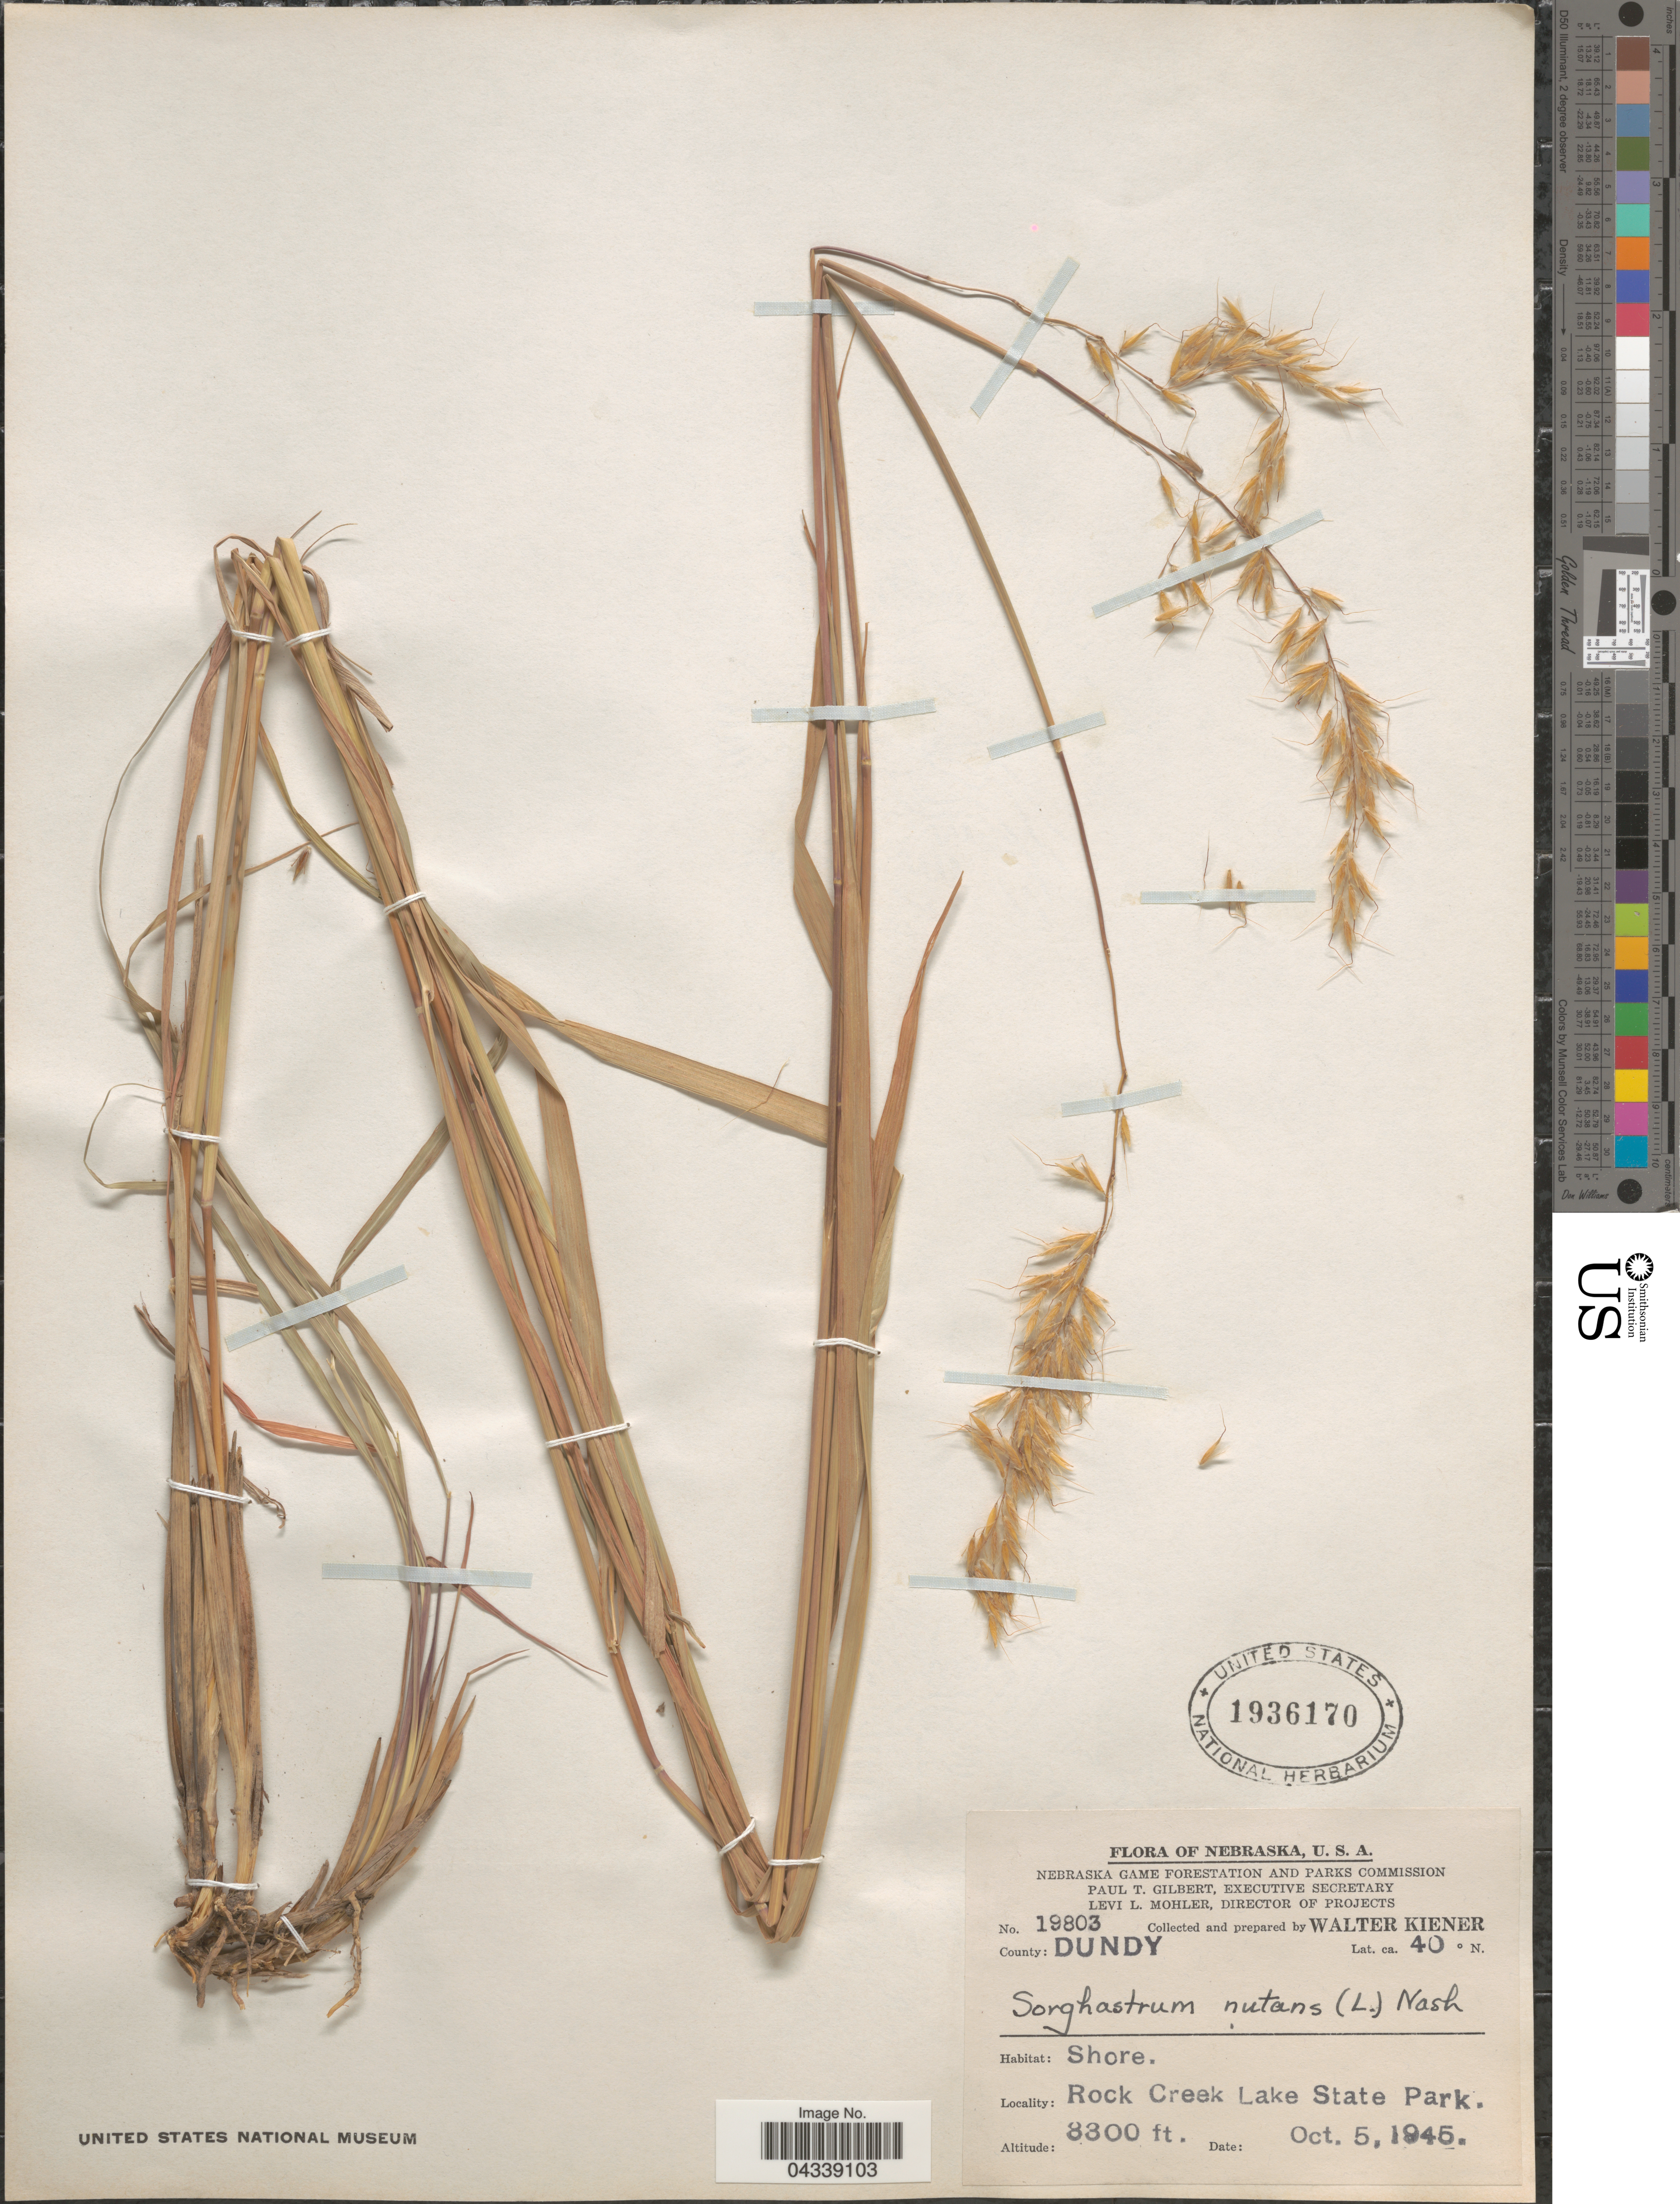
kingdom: Plantae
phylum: Tracheophyta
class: Liliopsida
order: Poales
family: Poaceae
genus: Sorghastrum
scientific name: Sorghastrum nutans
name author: (L.) Nash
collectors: W. Kiener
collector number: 19803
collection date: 1945-10-05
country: United States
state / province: Nebraska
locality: County: Dundy. Shore. Rock Creek Lake State Park.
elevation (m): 2530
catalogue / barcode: US 1936170